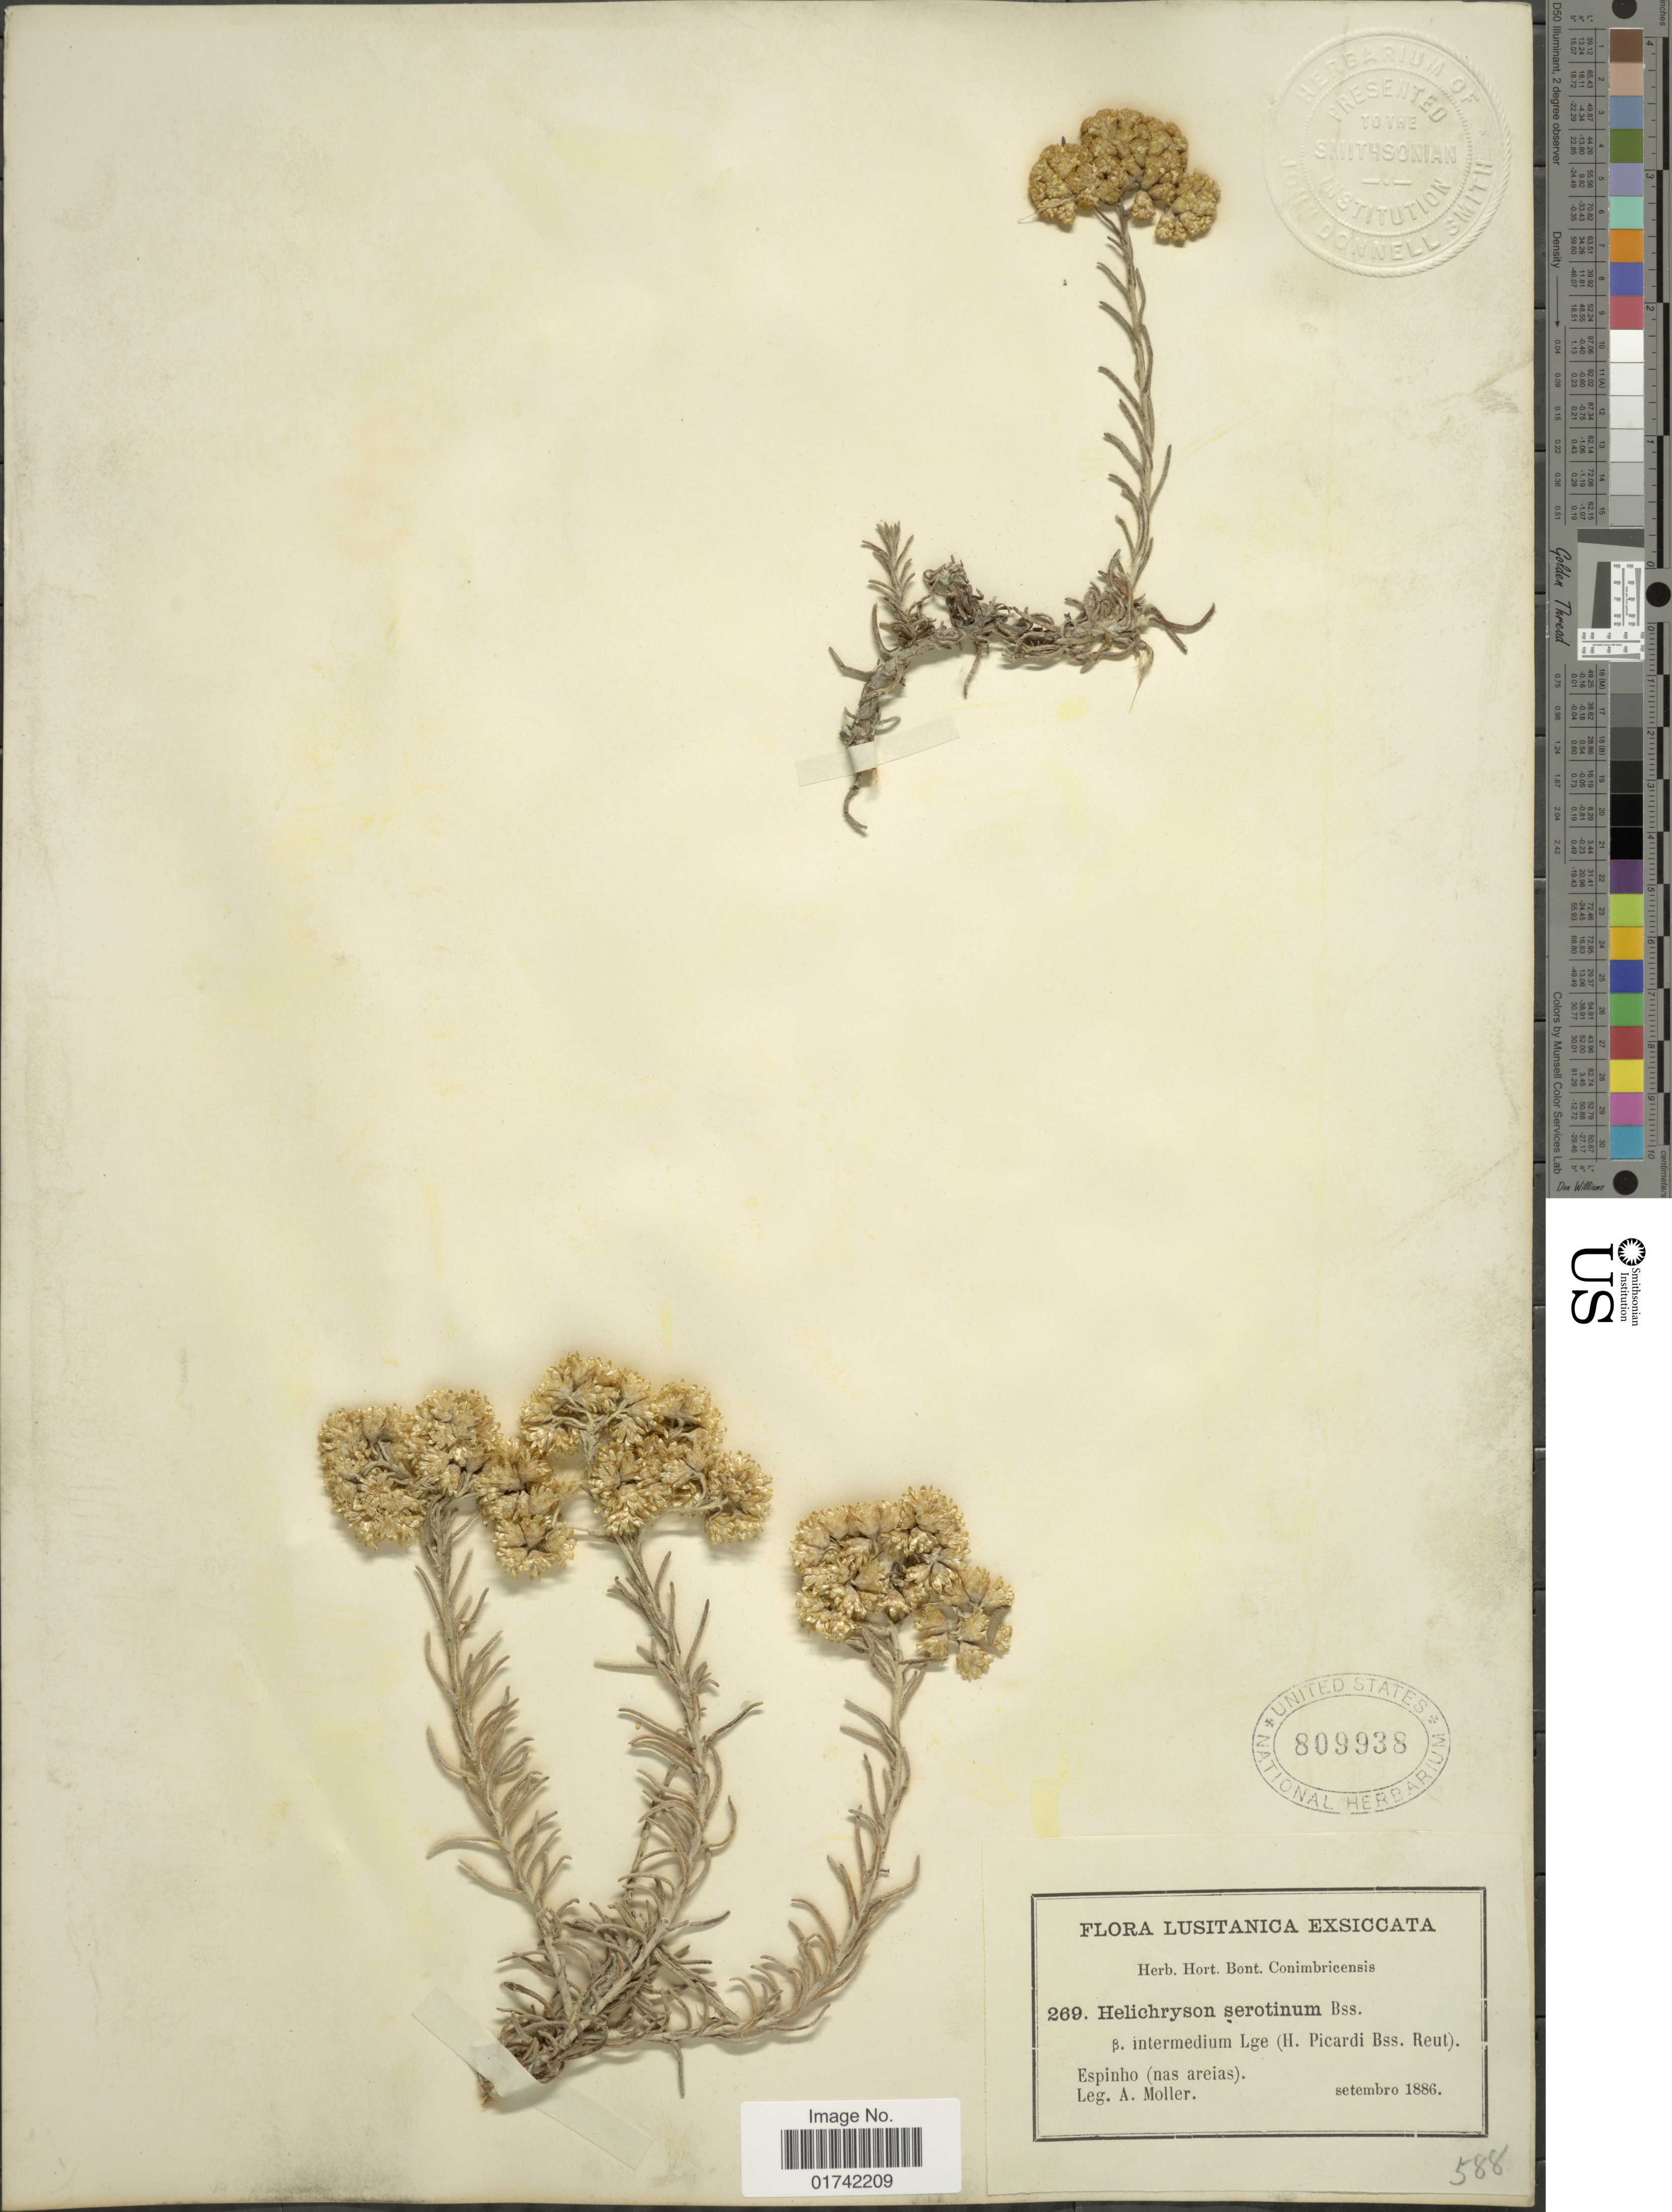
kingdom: Plantae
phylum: Tracheophyta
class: Magnoliopsida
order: Asterales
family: Asteraceae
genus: Helichrysum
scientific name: Helichrysum italicum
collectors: A. Moller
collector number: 269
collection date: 1886-09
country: Portugal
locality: Lusitanica, Espinho (nas areias)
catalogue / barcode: US 809938